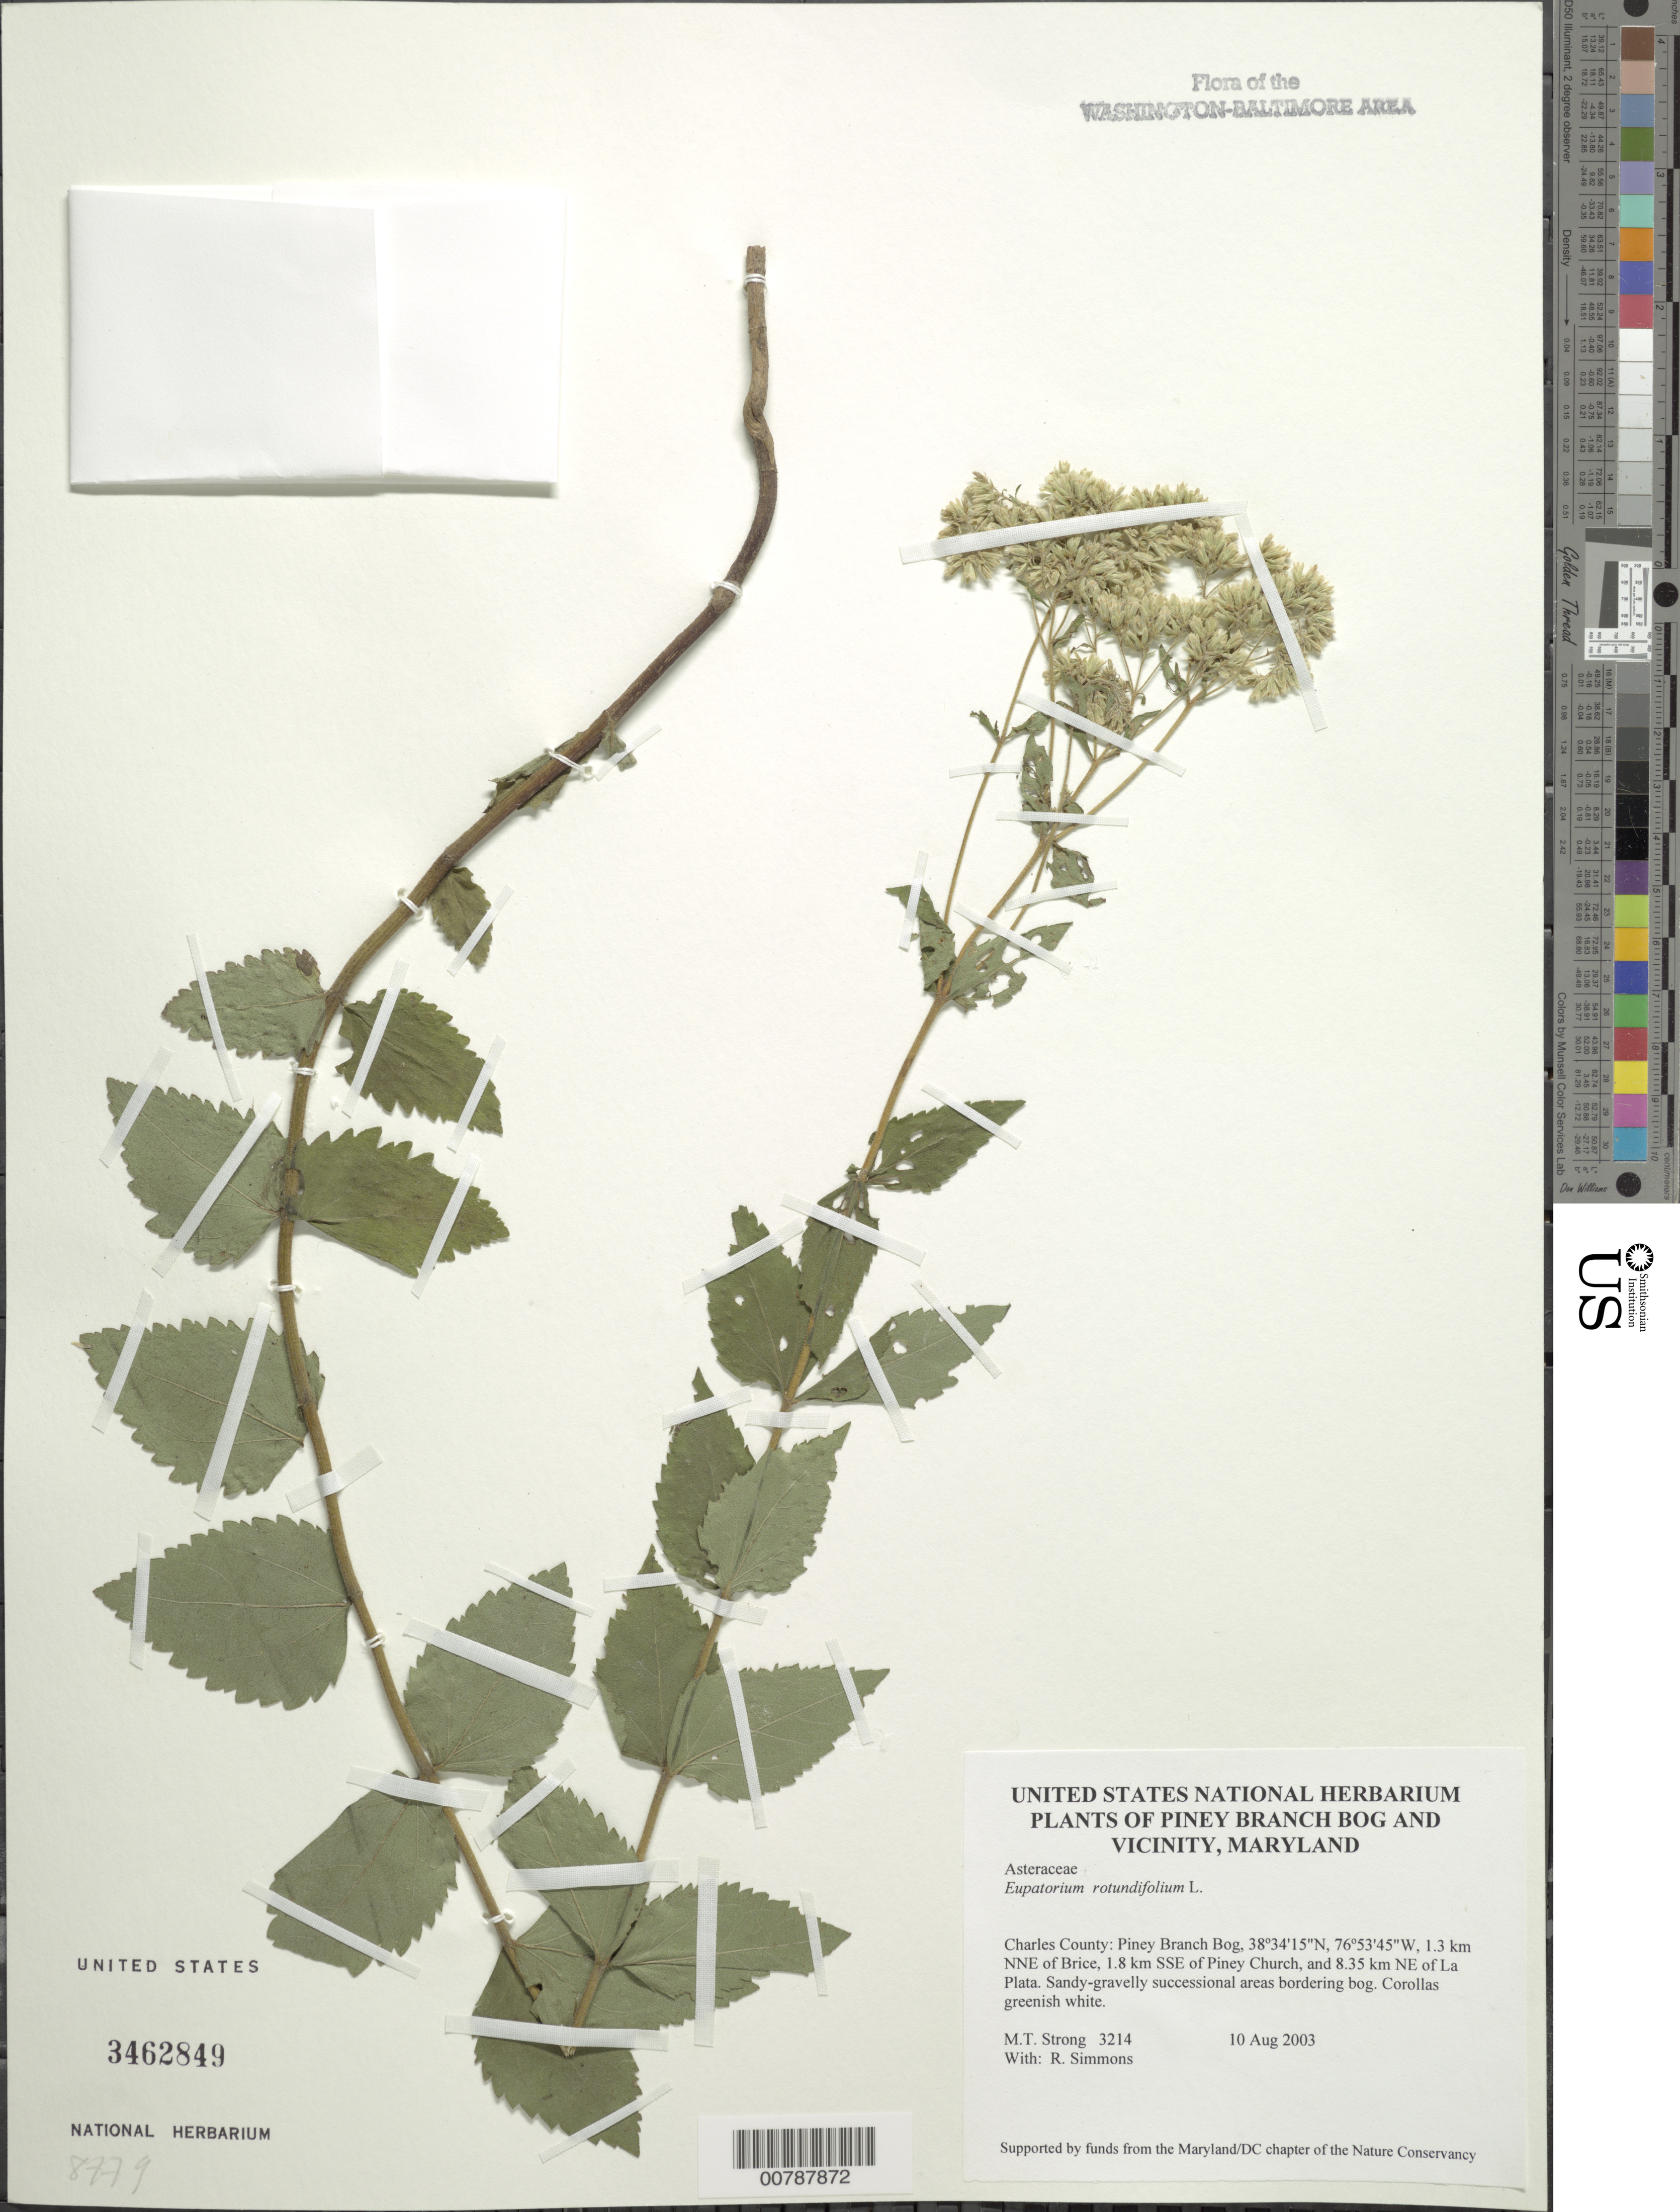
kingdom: Plantae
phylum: Tracheophyta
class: Magnoliopsida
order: Asterales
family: Asteraceae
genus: Eupatorium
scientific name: Eupatorium rotundifolium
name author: L.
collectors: M. T. Strong & R. H. Simmons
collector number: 3214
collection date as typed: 10 Aug 2003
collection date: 2003-08-10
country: United States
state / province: Maryland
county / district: Charles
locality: Piney Branch Bog, 1.3 km NNE of Brice, 1.8 km SSE of Piney Church, and 8.35 km NE of La Plata.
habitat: Sandy-gravelly successional areas bordering bog.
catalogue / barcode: US 3462849